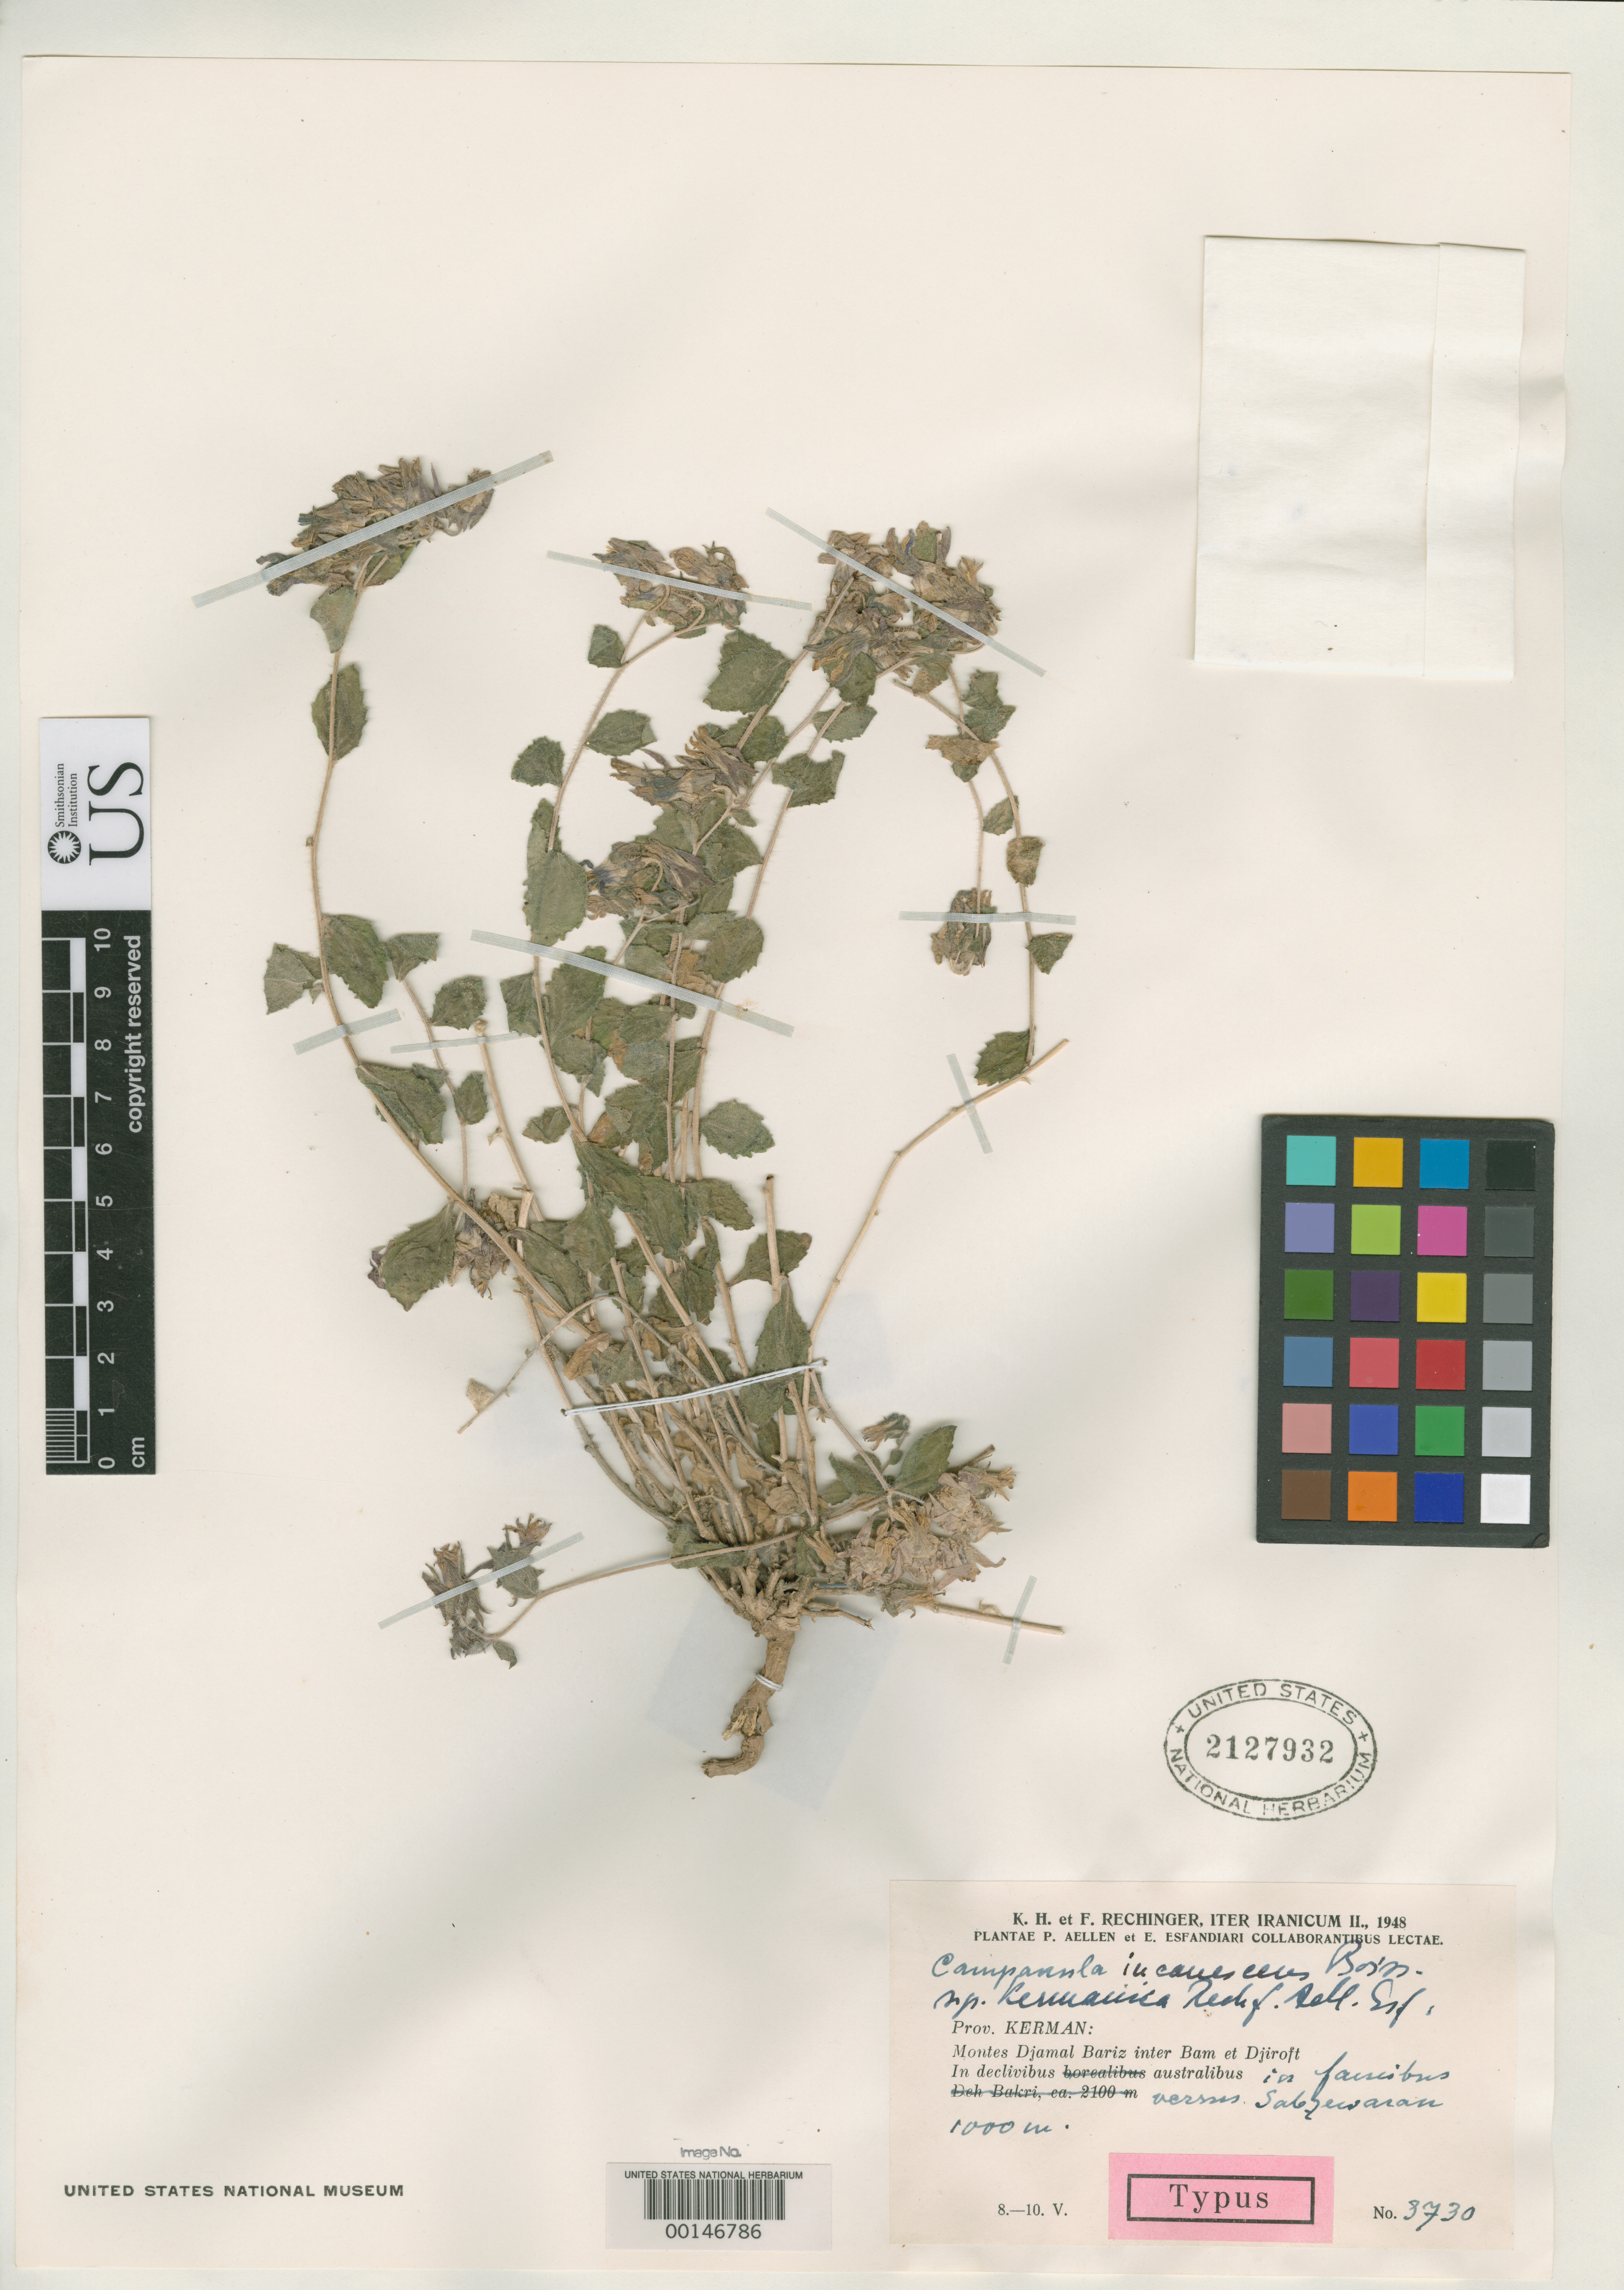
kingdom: Plantae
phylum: Tracheophyta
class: Magnoliopsida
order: Asterales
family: Campanulaceae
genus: Campanula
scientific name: Campanula incanescens subsp. kermanica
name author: Rech. f. & Esfand.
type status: Isotype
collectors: K. H. Rechinger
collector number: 3730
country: Iran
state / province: Kerman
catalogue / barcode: US 2127932